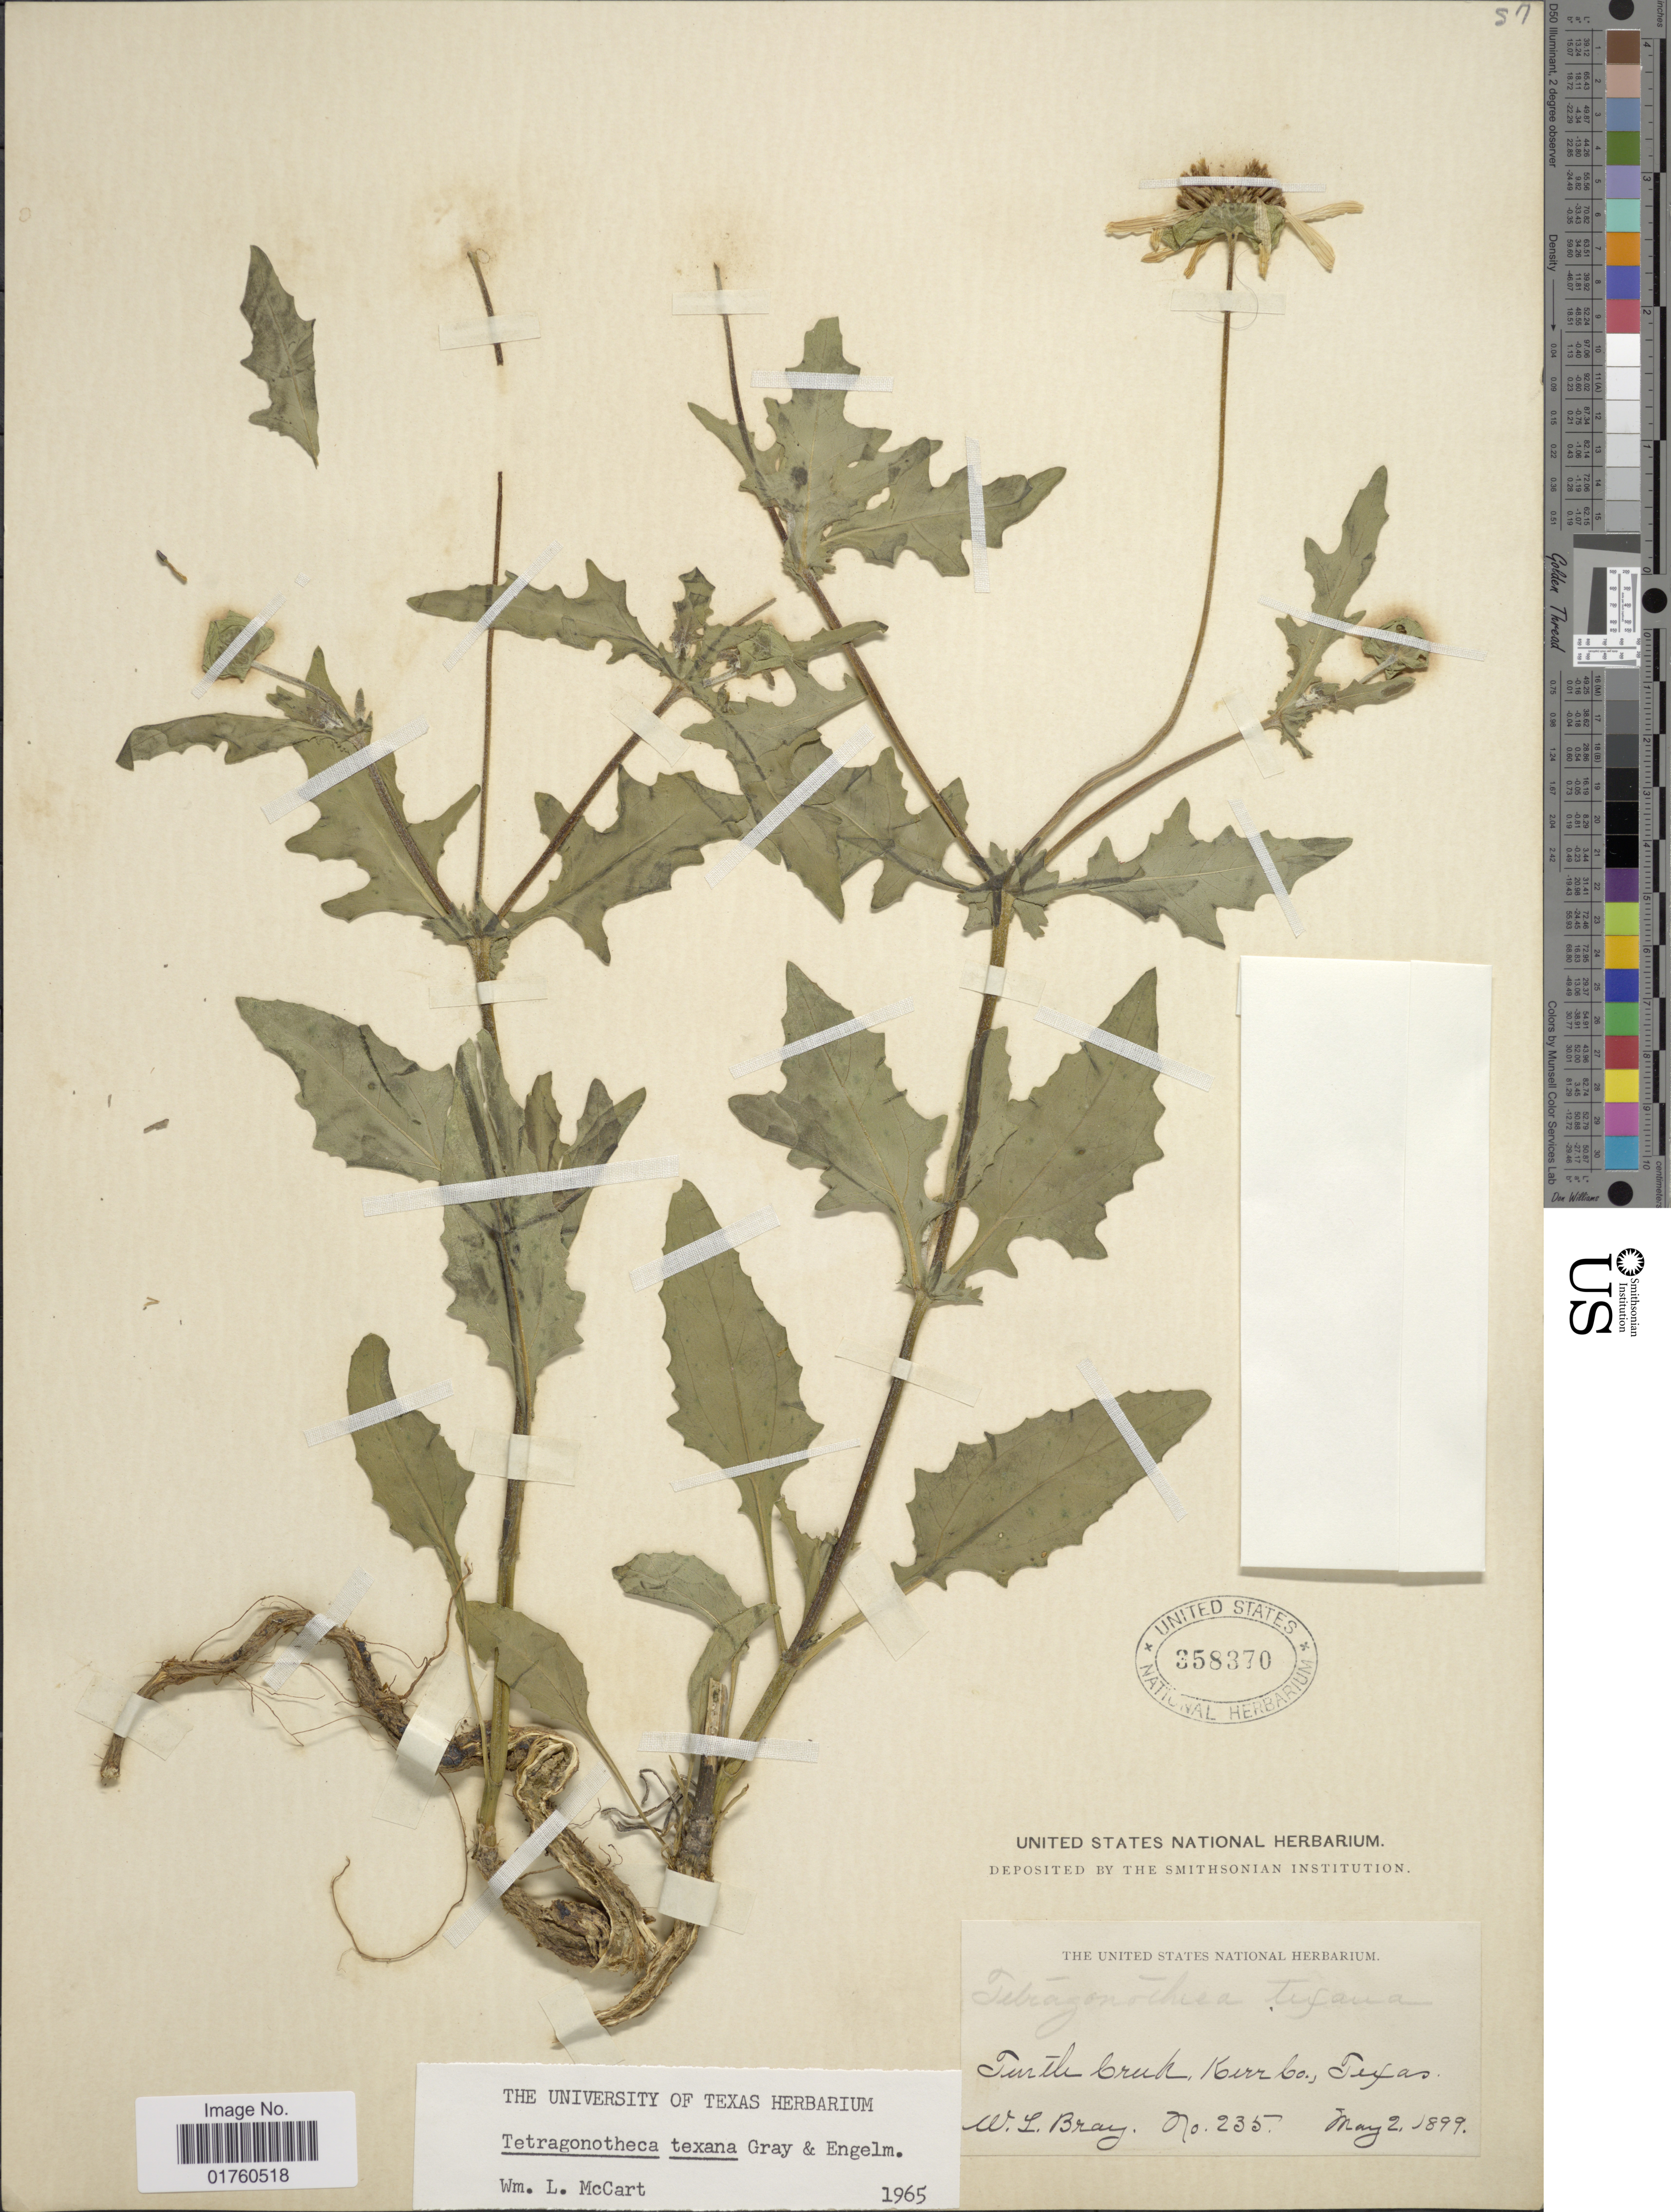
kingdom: Plantae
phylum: Tracheophyta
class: Magnoliopsida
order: Asterales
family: Asteraceae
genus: Tetragonotheca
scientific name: Tetragonotheca texana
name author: A. Gray & Engelm.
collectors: W. L. Bray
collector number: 235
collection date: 1899-05-02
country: United States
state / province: Texas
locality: Turtle Creek, Kerr Co.,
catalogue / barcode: US 358370